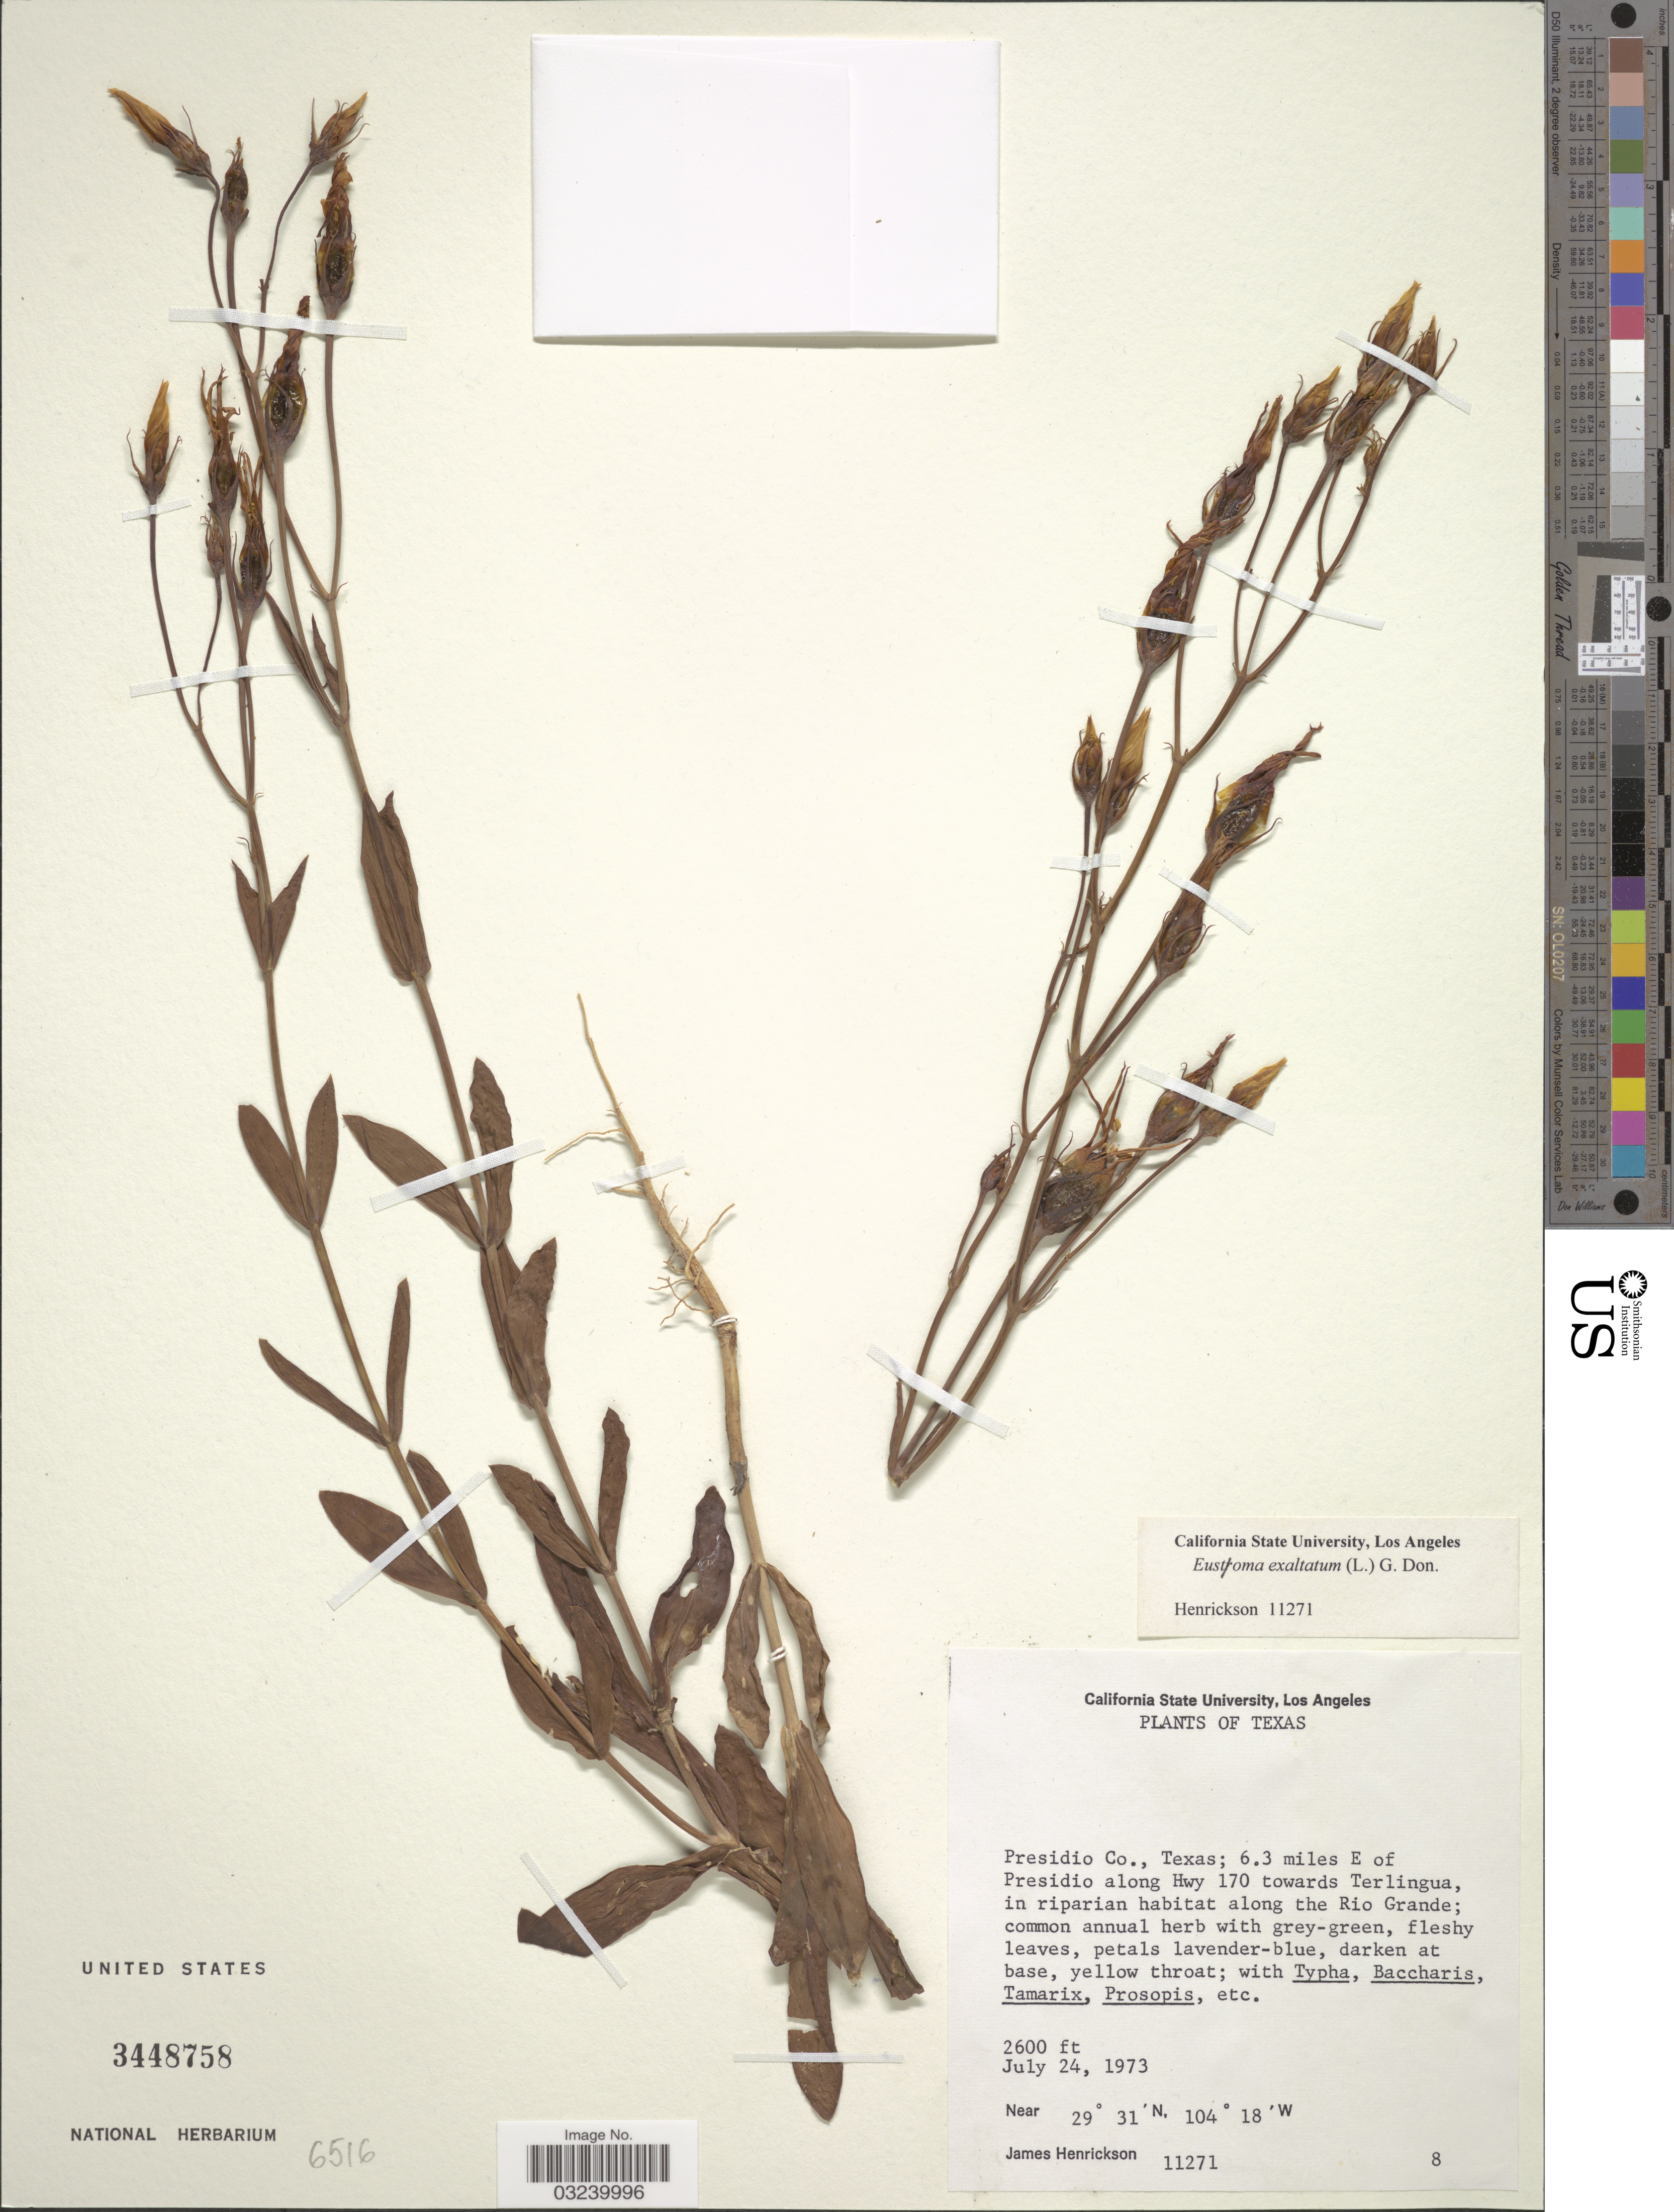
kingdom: Plantae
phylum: Tracheophyta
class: Magnoliopsida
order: Gentianales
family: Gentianaceae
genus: Eustoma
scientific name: Eustoma exaltatum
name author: (L.) Salisb. ex Don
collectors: J. Henrickson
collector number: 11271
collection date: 1973-07-24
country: United States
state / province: Texas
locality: Presidio Co., Texas; 6.3 miles E of Presidio along Hwy 170 towards Terlingua, in riparian habitat along the Rio Grande.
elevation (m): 792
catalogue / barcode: US 3448758